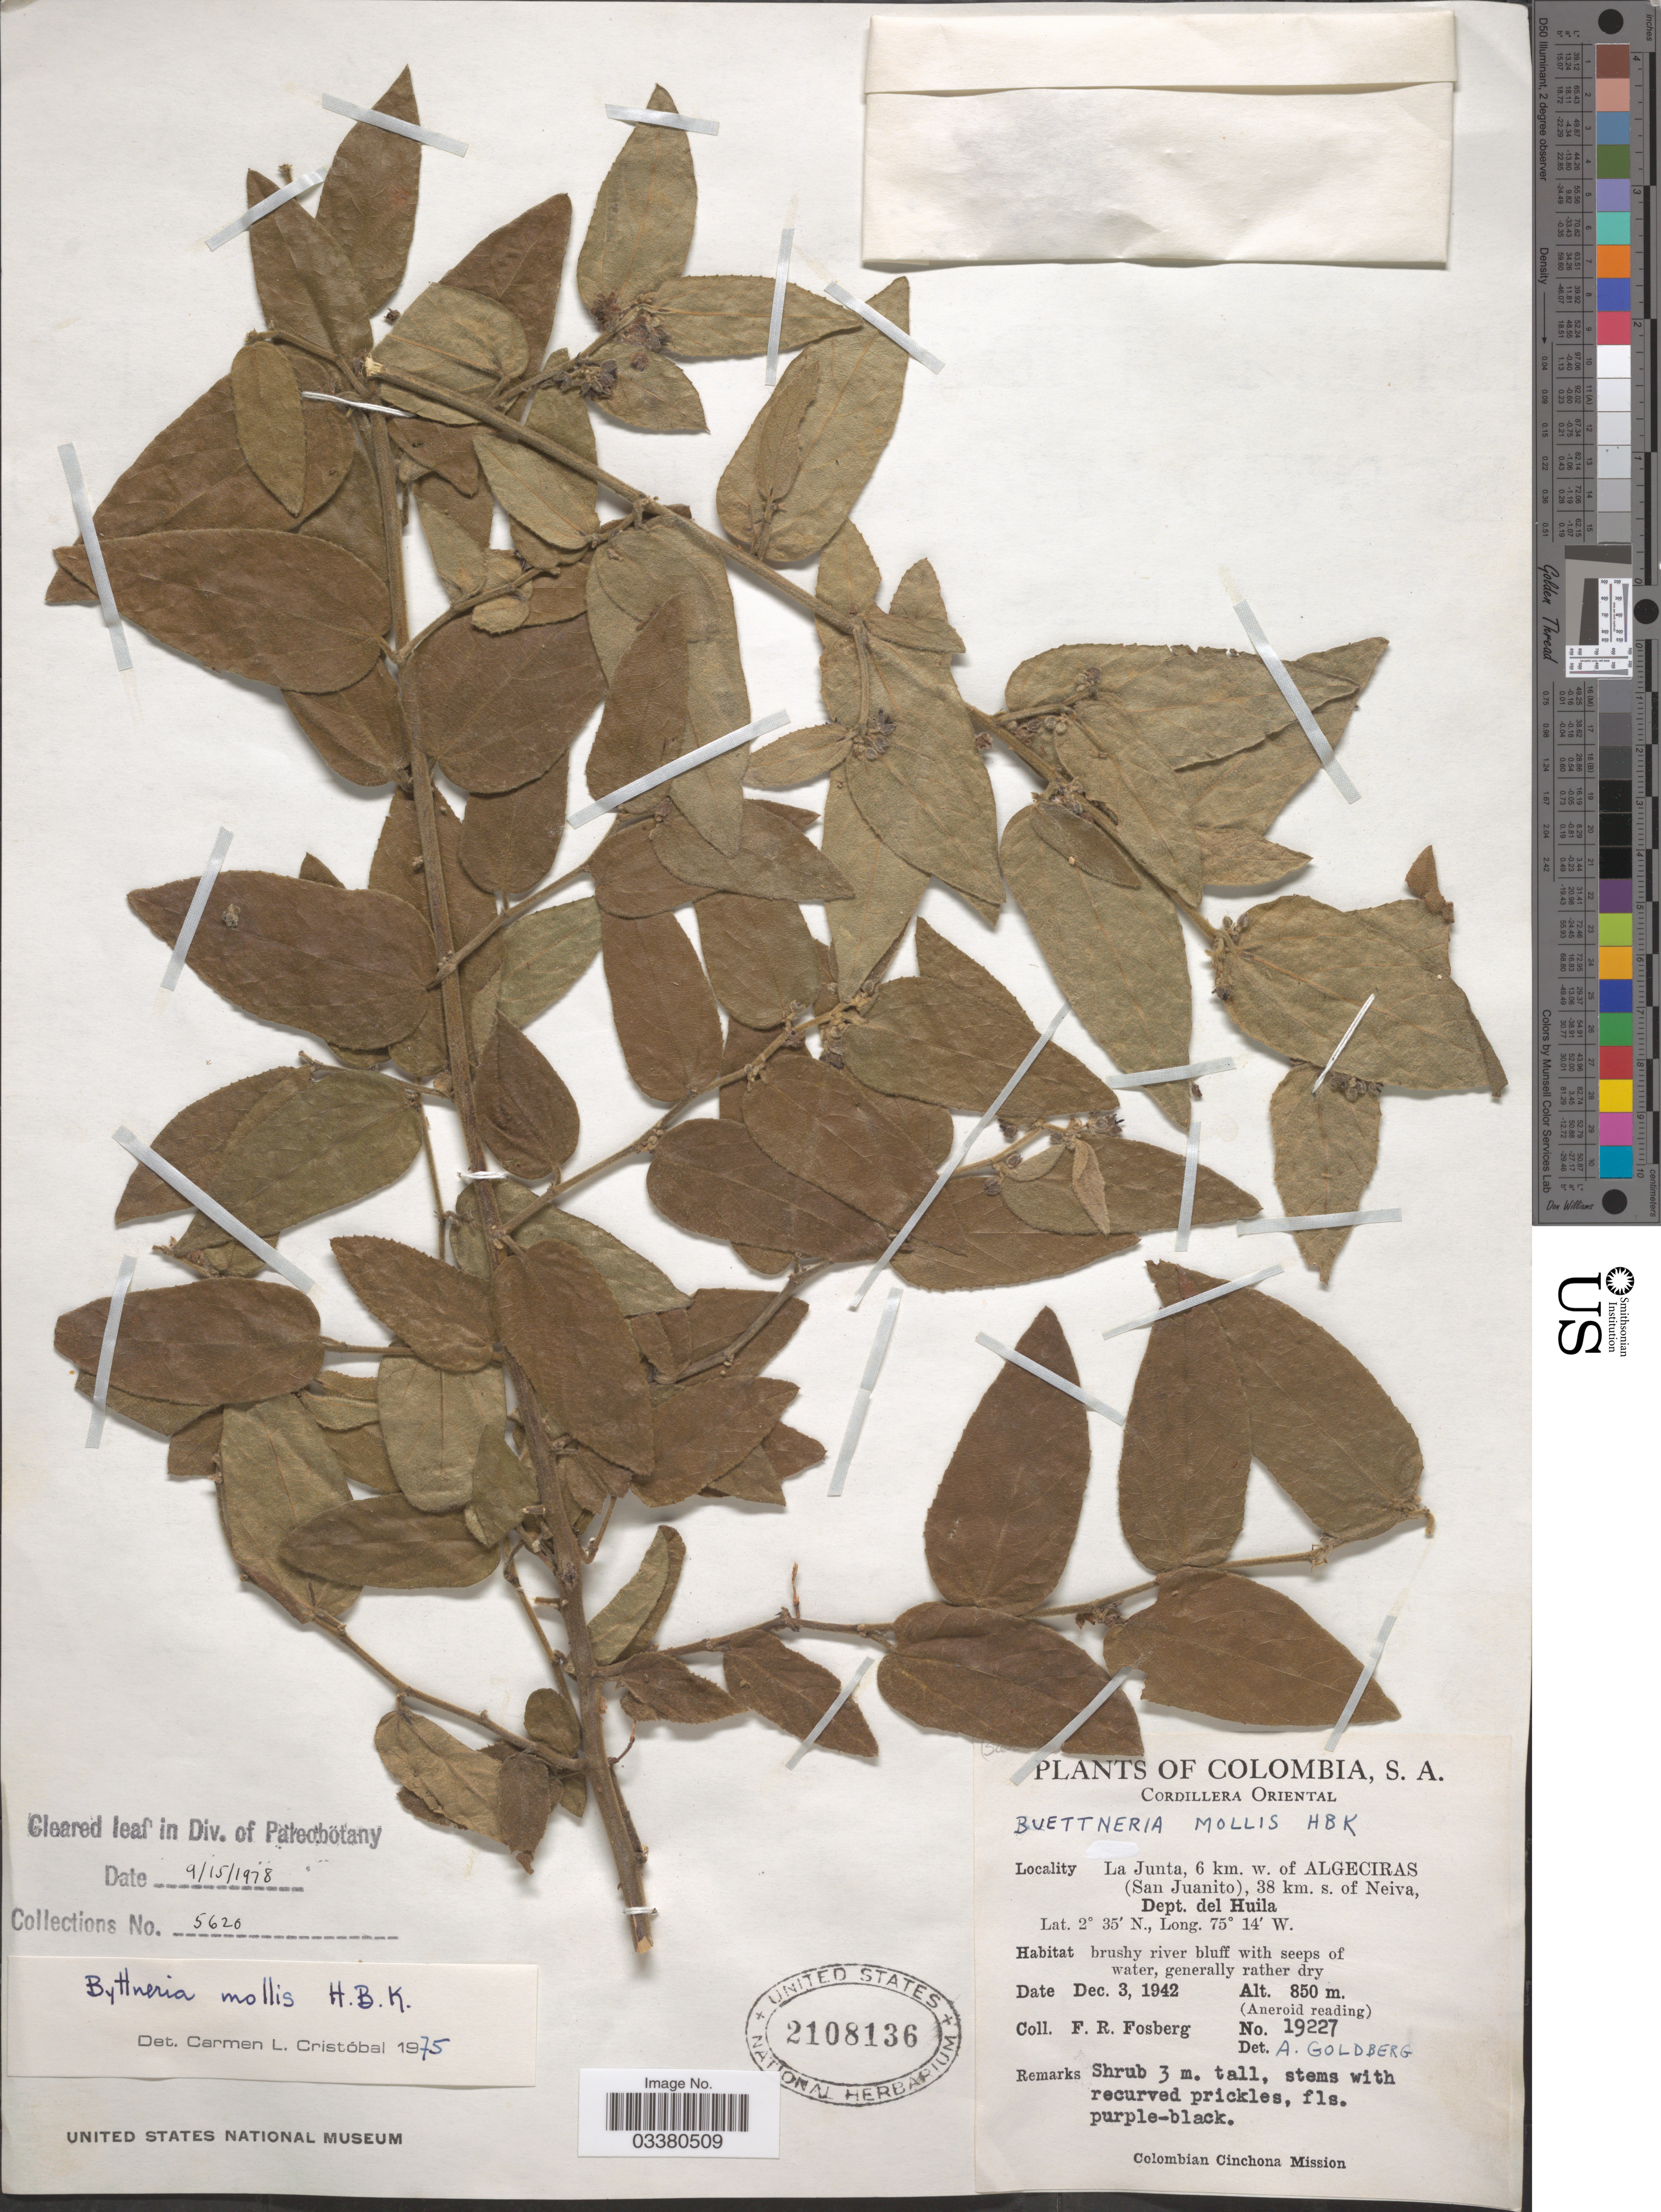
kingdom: Plantae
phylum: Tracheophyta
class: Magnoliopsida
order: Malvales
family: Malvaceae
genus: Byttneria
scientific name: Byttneria mollis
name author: Kunth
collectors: F. R. Fosberg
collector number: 19227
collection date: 1942-12-03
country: Colombia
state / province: Huila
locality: Cordillera Oriental. La Junta, 6 km. w. of Algeciras (San Juanito), 38 km. s. of Neiva, Dept. del Huila.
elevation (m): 850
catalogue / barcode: US 2108136